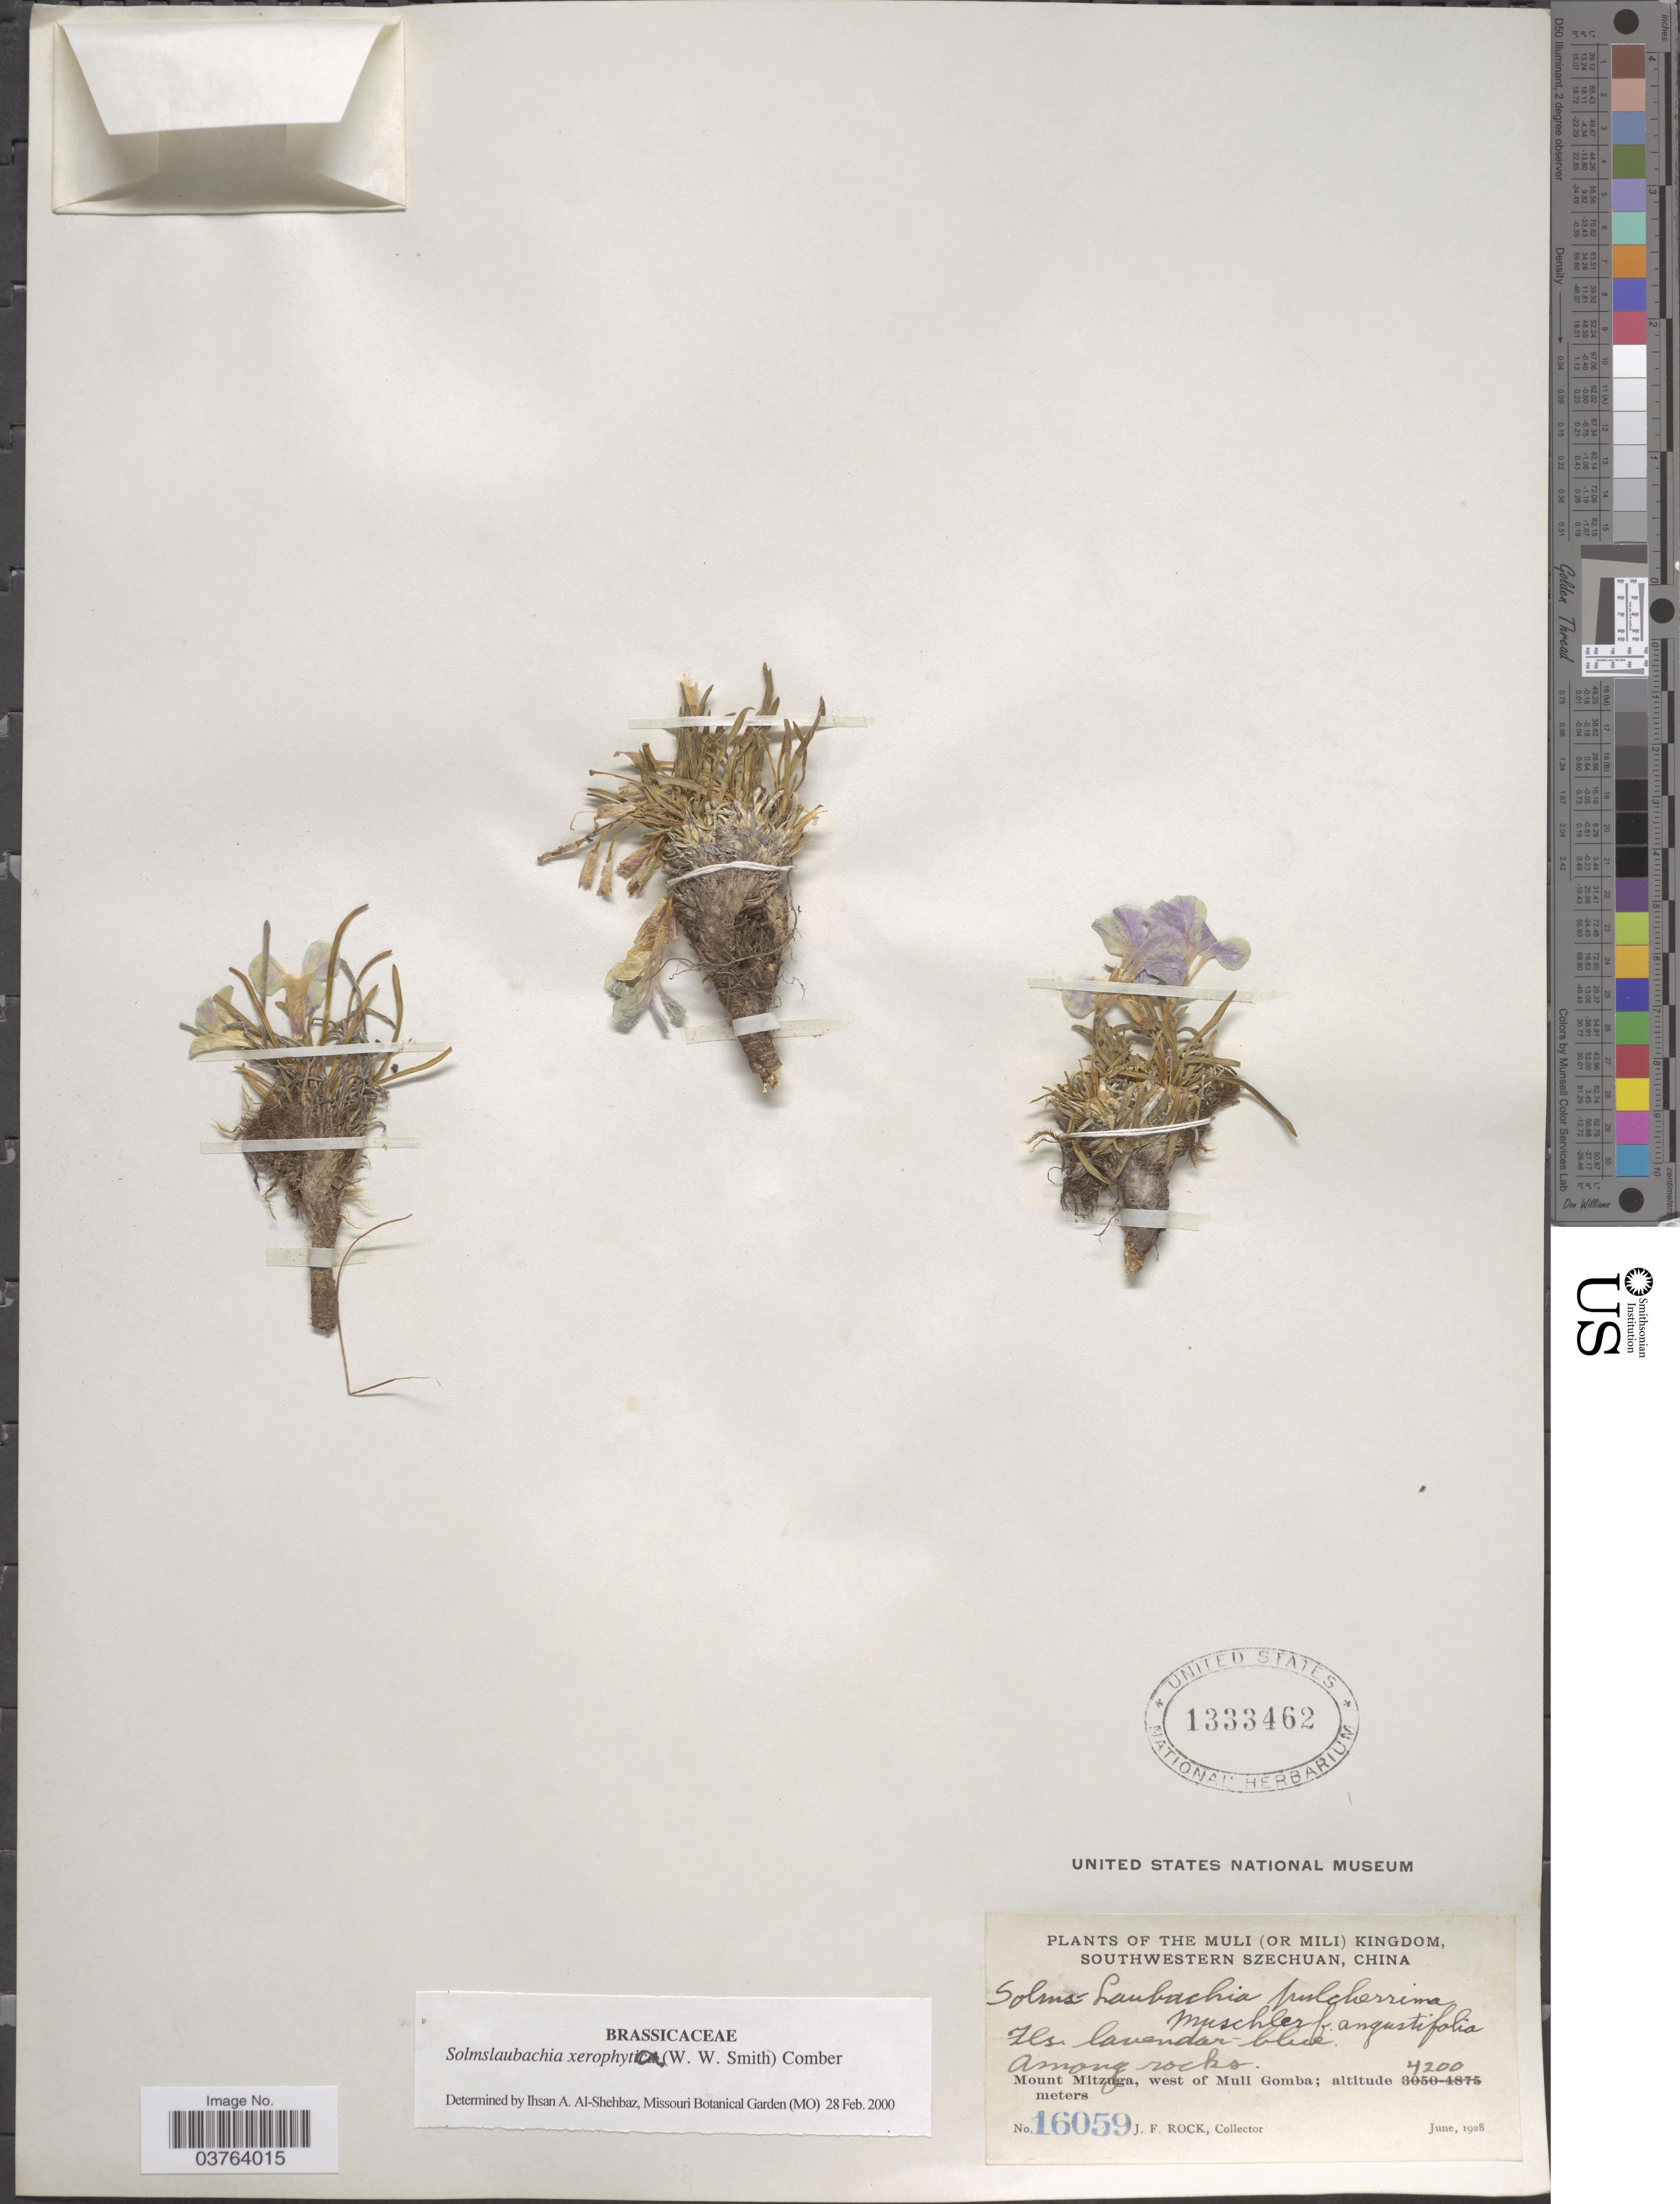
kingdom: Plantae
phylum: Tracheophyta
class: Magnoliopsida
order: Brassicales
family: Brassicaceae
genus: Solms-Laubachia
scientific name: Solms-laubachia xerophyta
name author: (W.W. Sm.) H.F. Comber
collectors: J. Rock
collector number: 16059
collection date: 1928-06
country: China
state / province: Sichuan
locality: The Muli (or Mili) Kingdom, Southwestern Szechuan. Mount Mitzuga, west of Muli Gomba.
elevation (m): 4200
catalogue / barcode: US 1333462